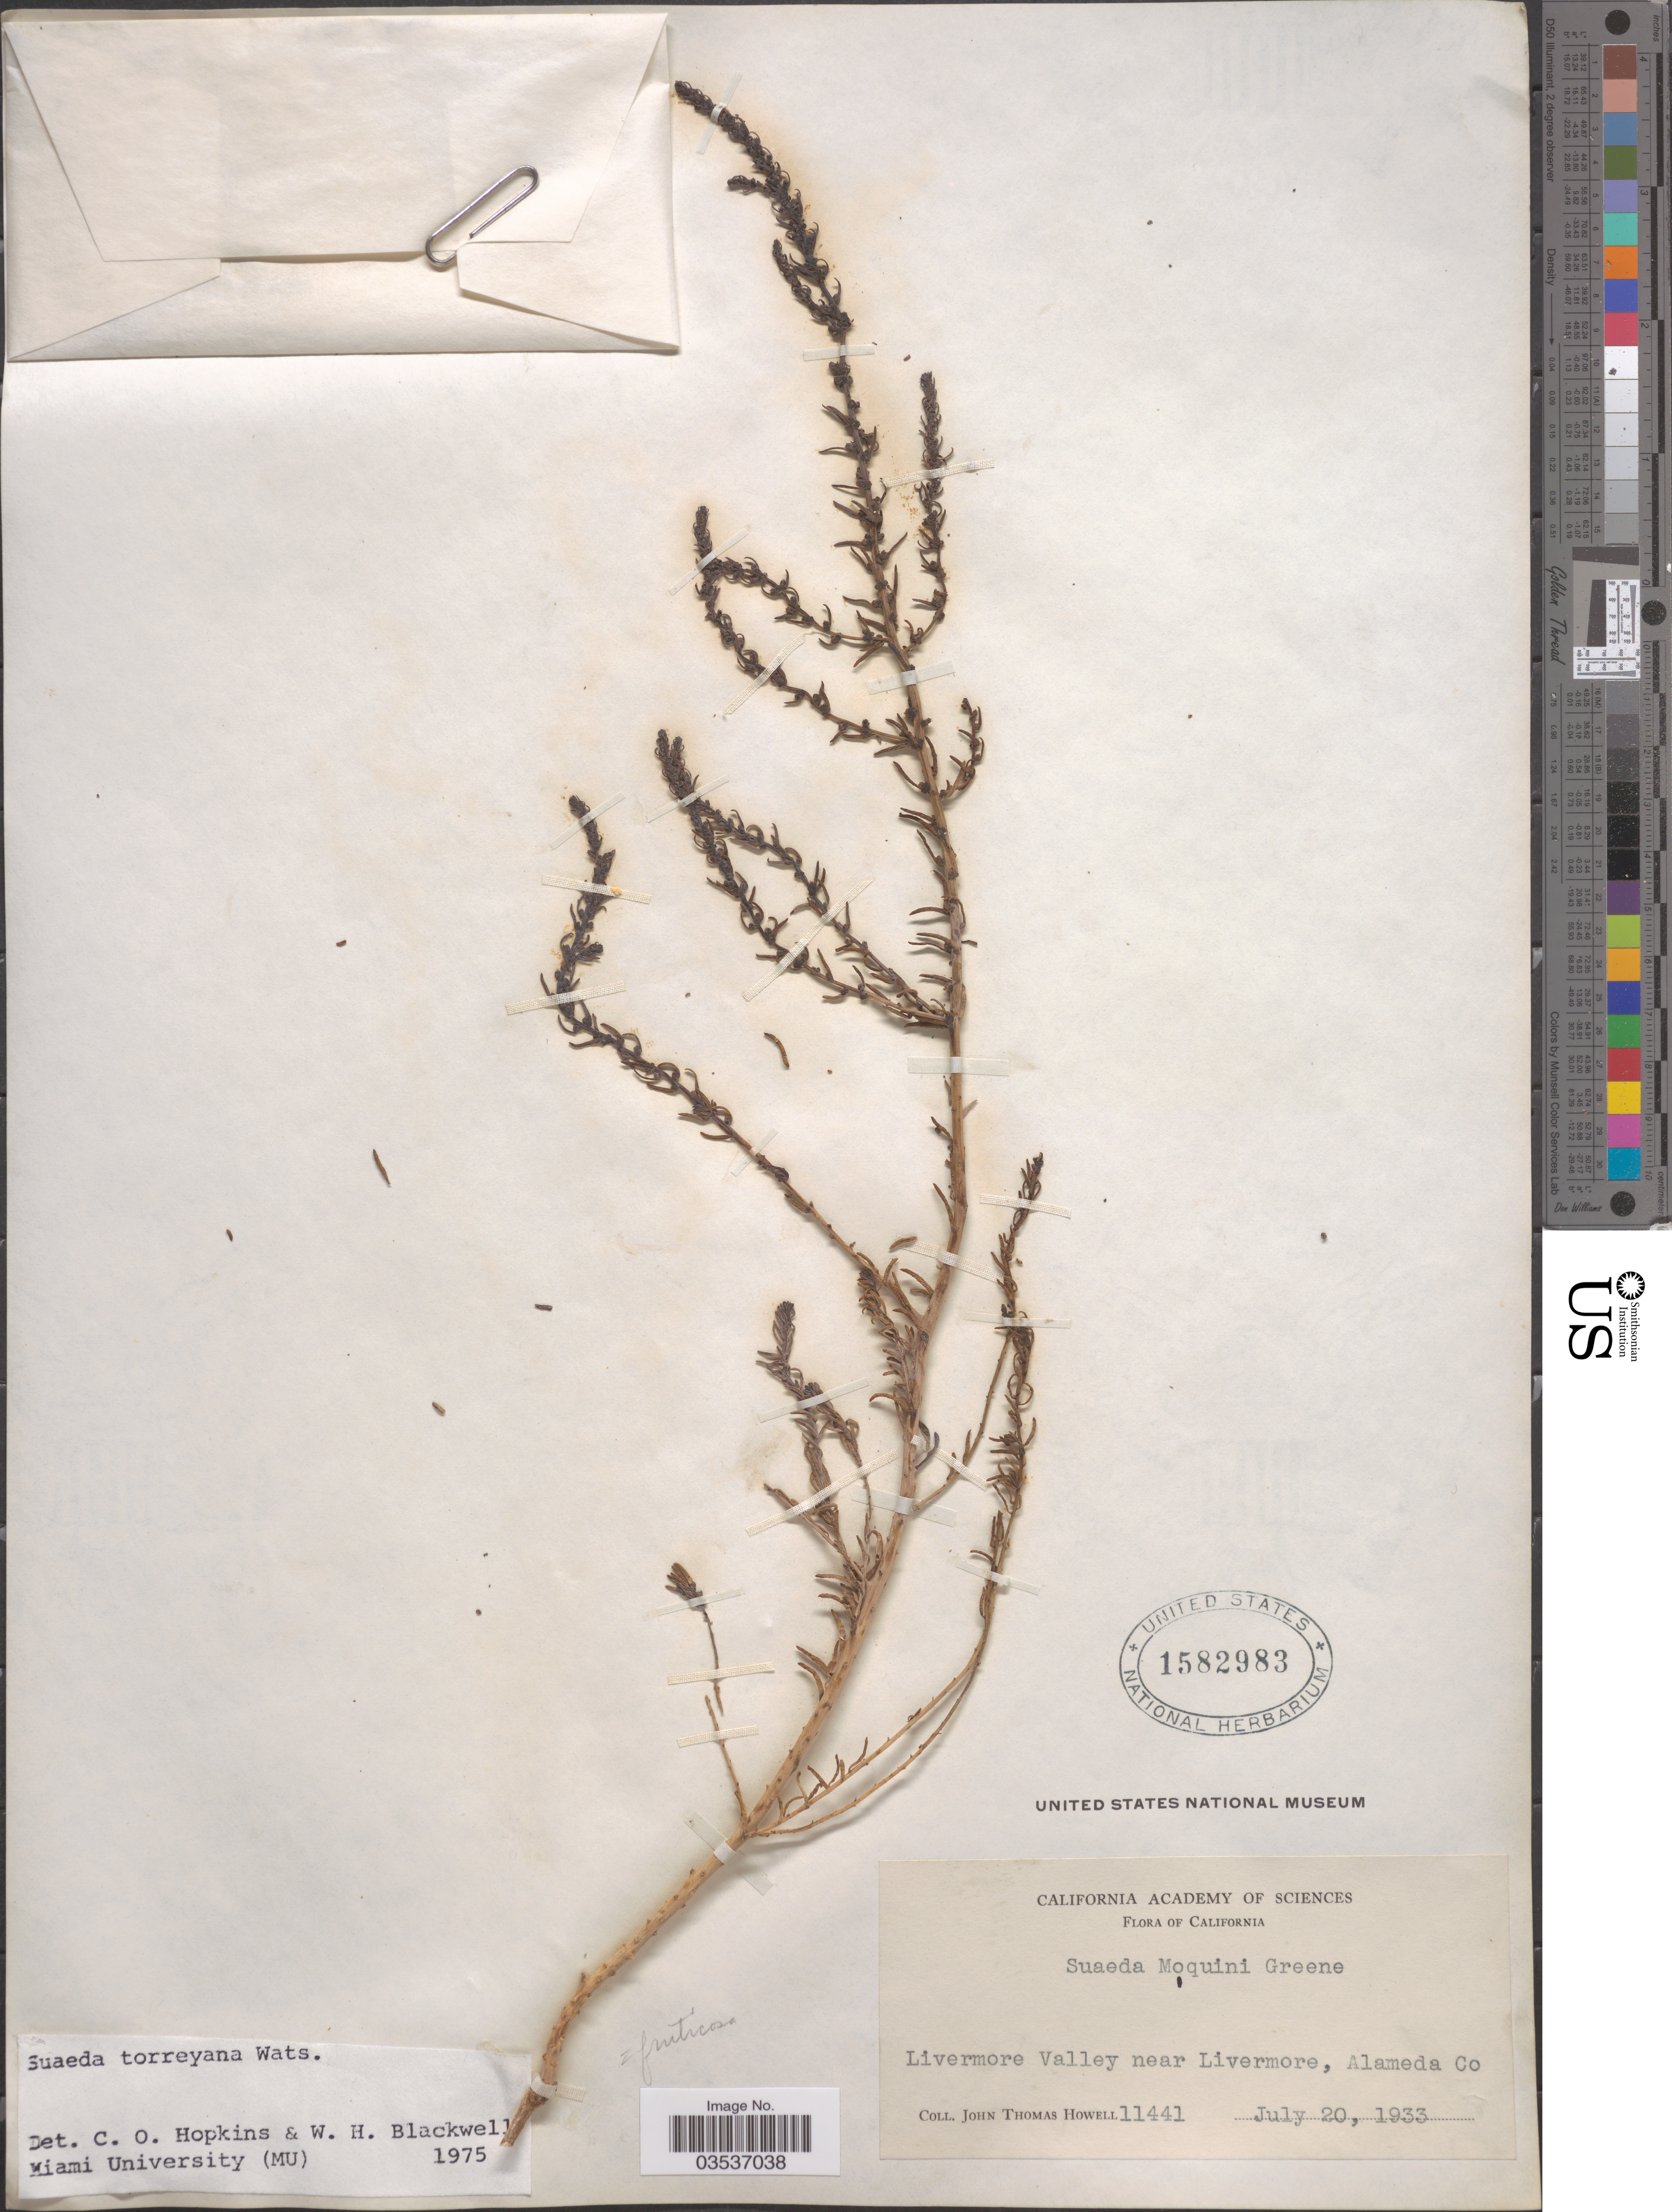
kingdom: Plantae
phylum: Tracheophyta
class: Magnoliopsida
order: Caryophyllales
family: Amaranthaceae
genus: Suaeda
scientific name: Suaeda torreyana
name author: S. Watson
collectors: J. T. Howell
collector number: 11441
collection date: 1933-07-20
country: United States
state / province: California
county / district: Alameda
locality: Livermore Valley near Livermore, Alameda Co.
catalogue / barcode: US 1582983